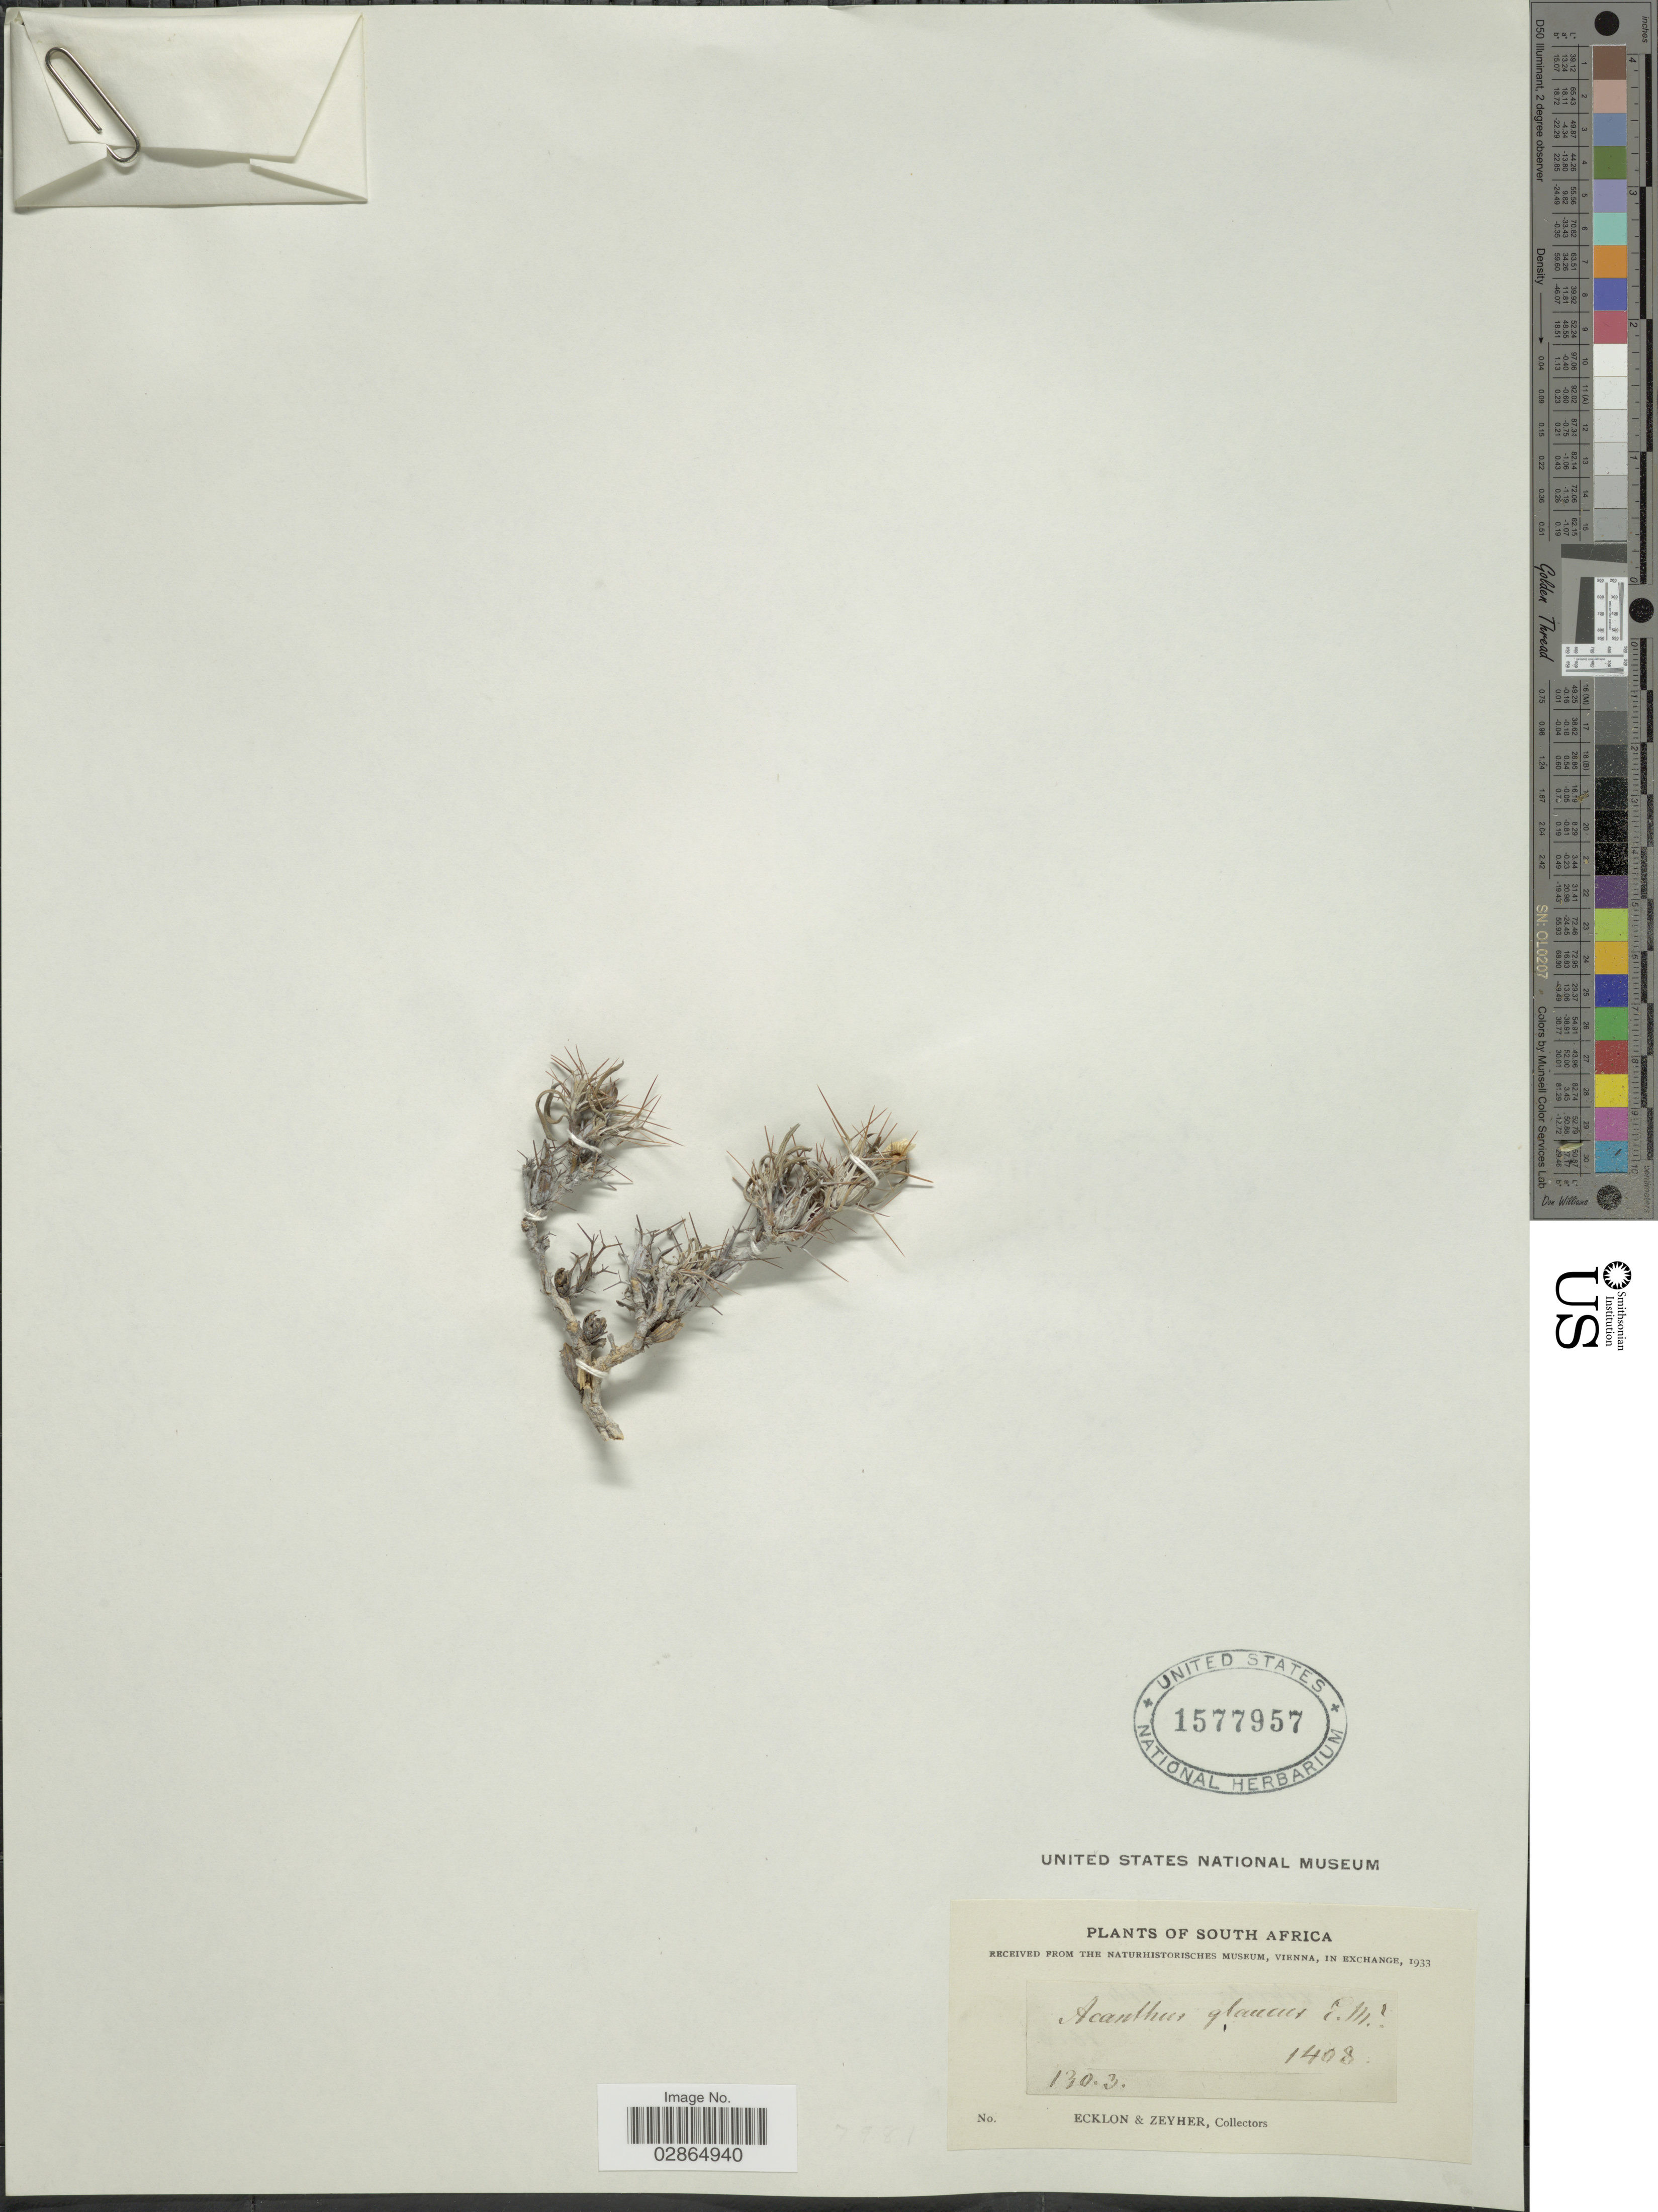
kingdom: Plantae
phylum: Tracheophyta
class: Magnoliopsida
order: Lamiales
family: Acanthaceae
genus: Acanthus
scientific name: Acanthus glaucus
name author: E. Mey.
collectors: -. Ecklon & -. Zeyher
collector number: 1303?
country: South Africa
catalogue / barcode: US 1577957